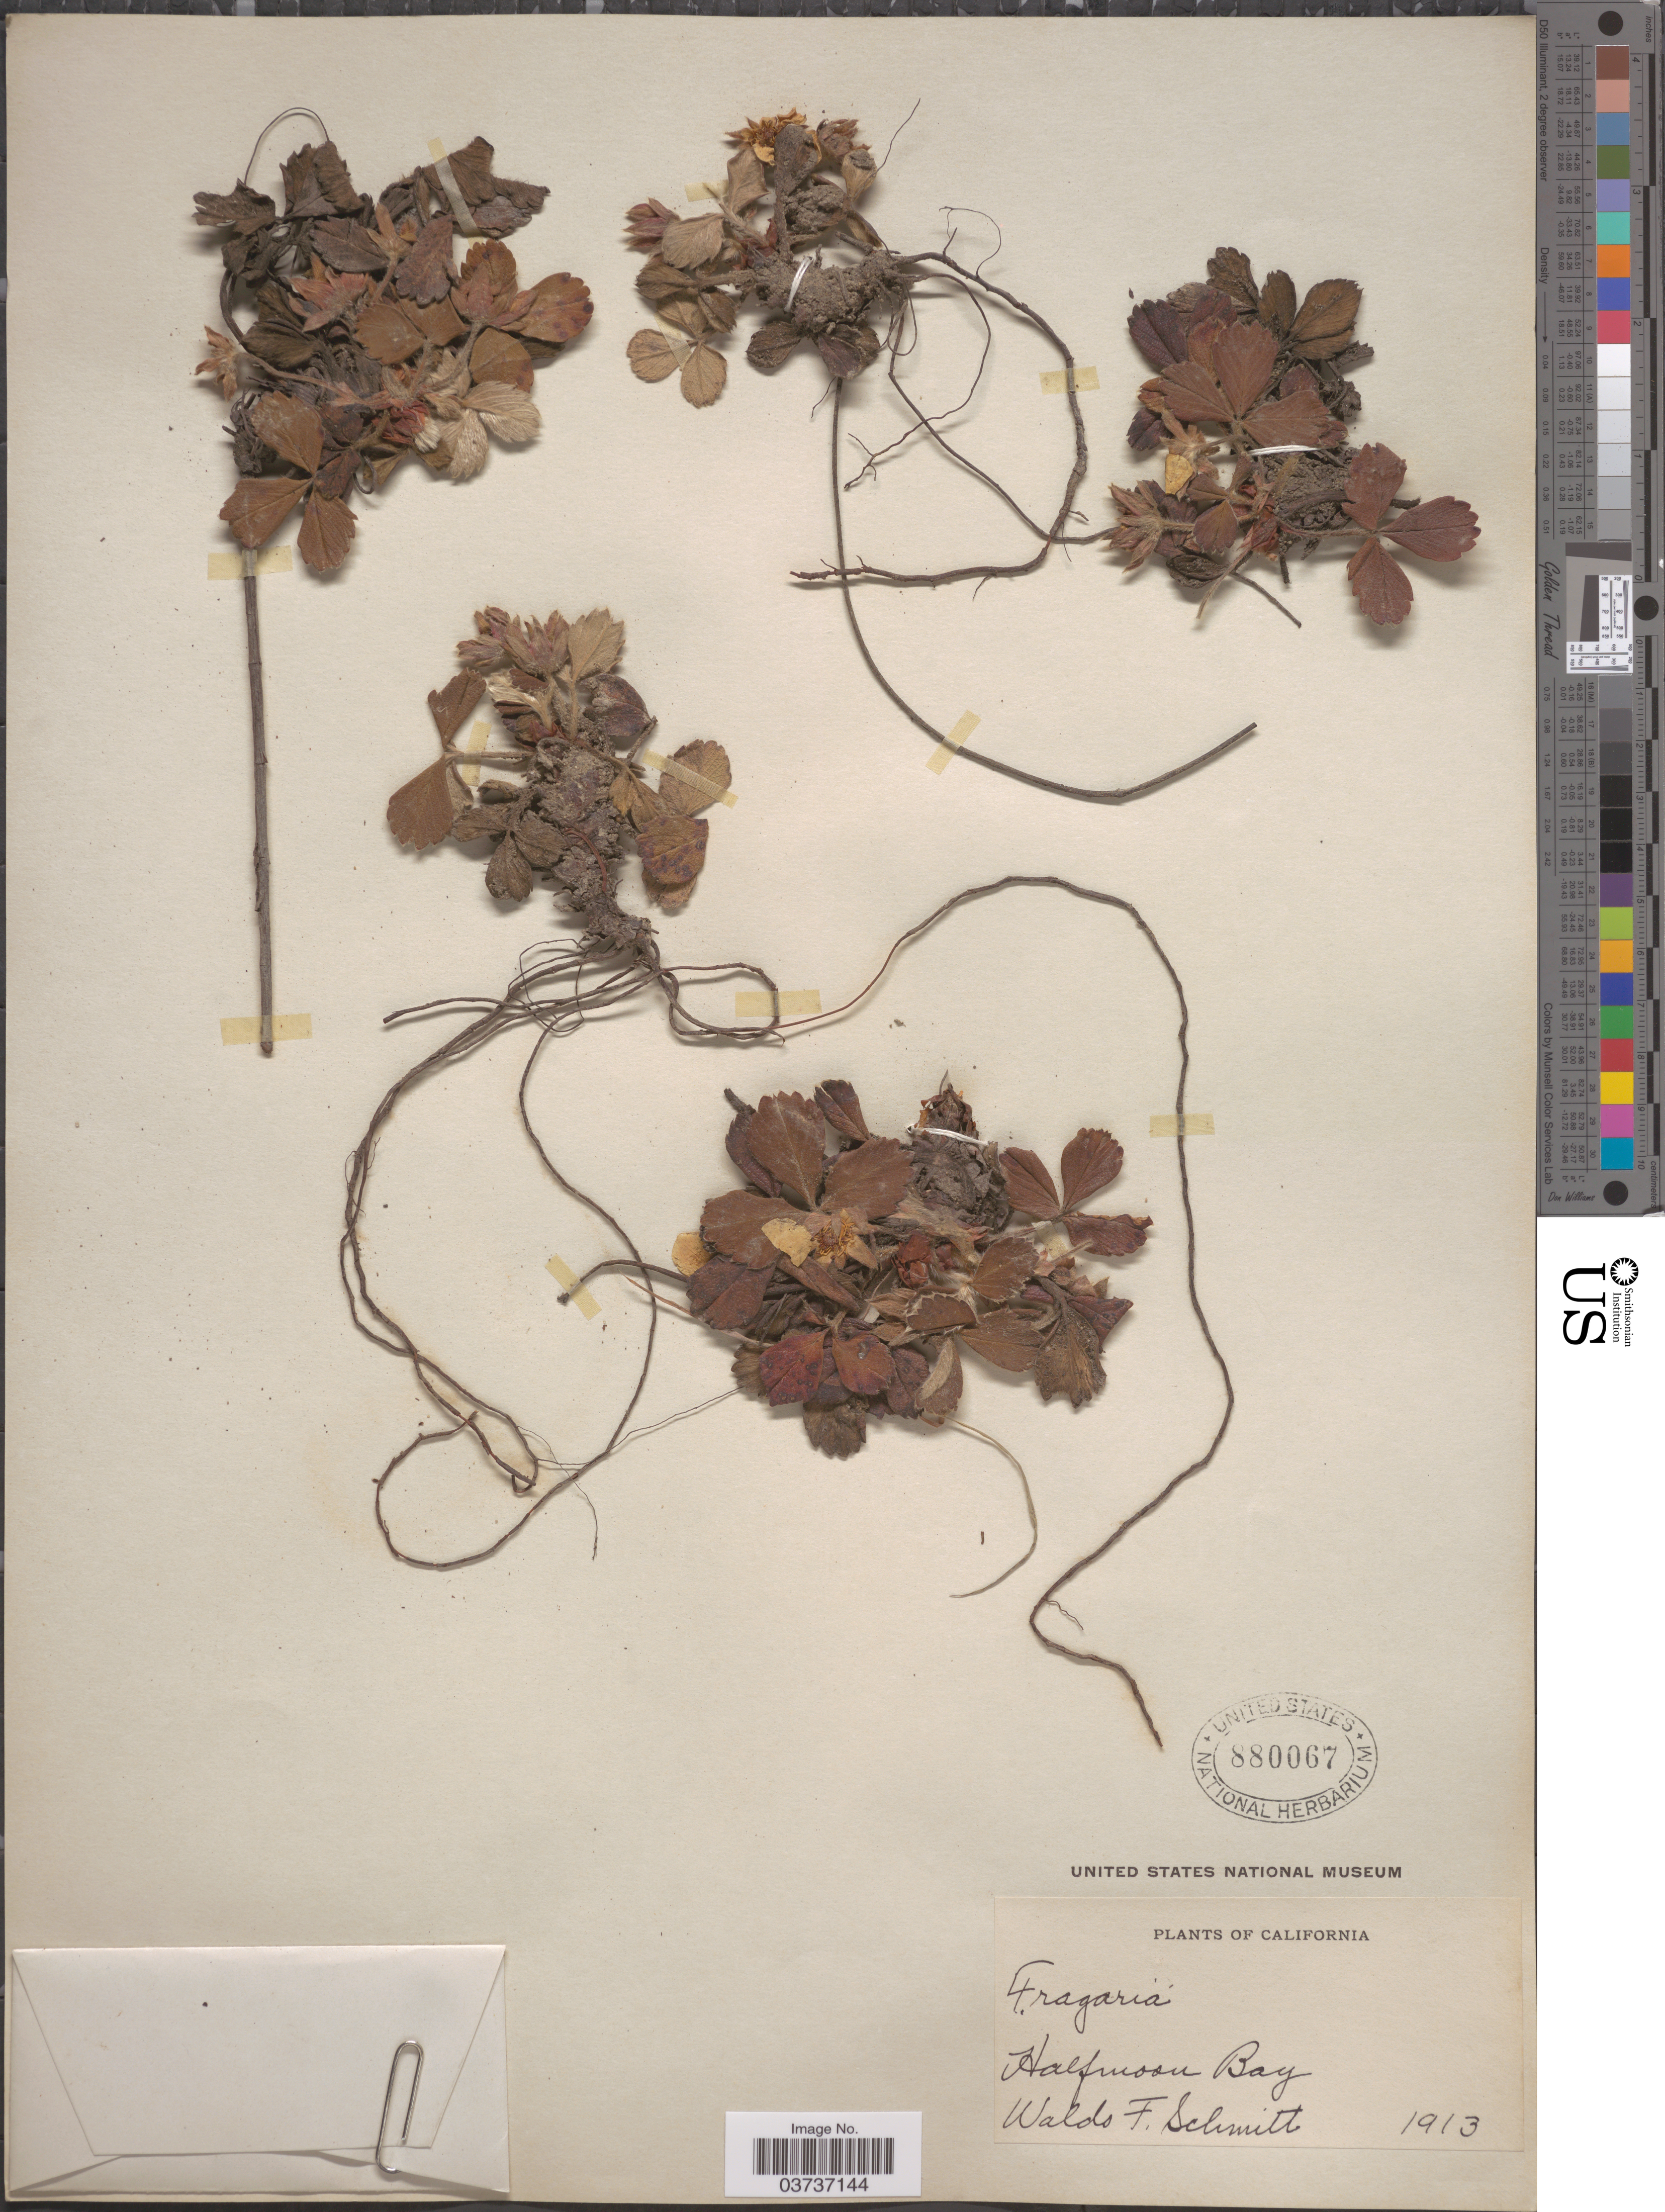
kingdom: Plantae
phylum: Tracheophyta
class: Magnoliopsida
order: Rosales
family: Rosaceae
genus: Fragaria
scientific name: Fragaria chiloensis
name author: (L.) Mill.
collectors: W. F. Schmitt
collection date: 1913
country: United States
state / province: California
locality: Halfmoon Bay.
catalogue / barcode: US 880067